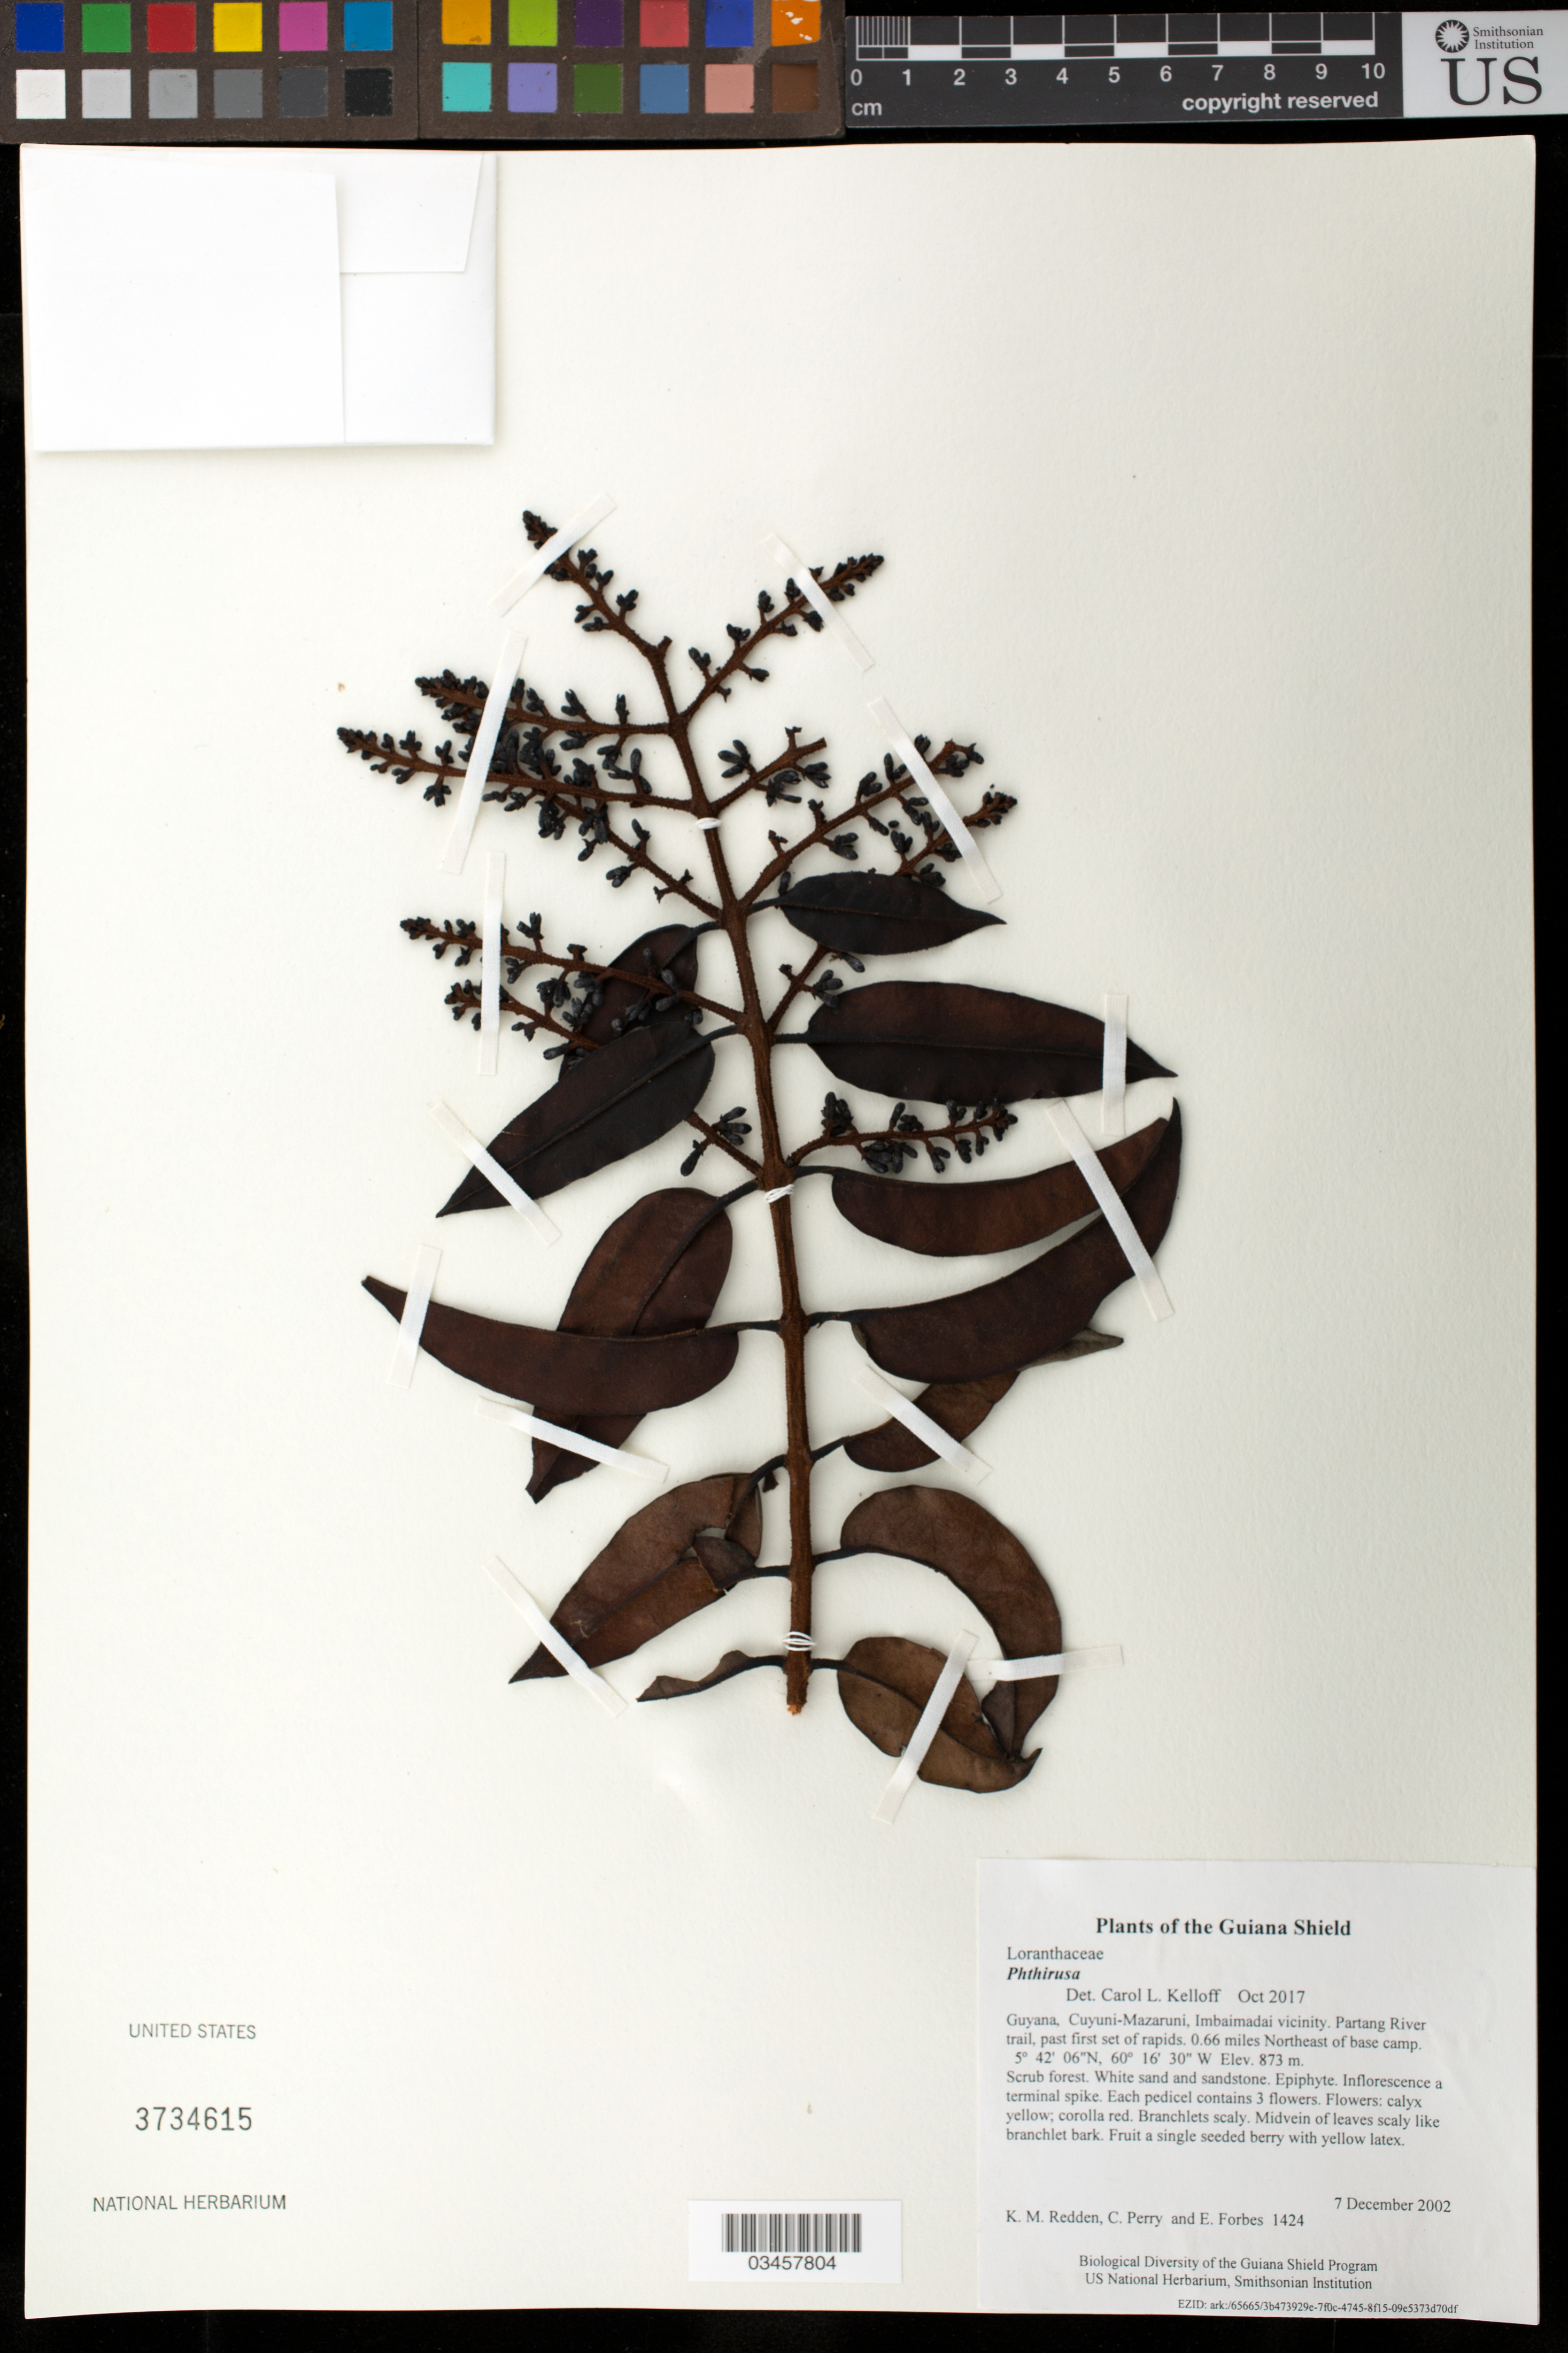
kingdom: Plantae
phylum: Tracheophyta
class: Magnoliopsida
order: Santalales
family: Loranthaceae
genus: Phthirusa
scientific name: Phthirusa sp.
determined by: Kelloff, Carol L.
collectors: K. M. Redden, C. Perry & E. Forbes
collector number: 1424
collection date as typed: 7 December 2002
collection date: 2002-12-07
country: Guyana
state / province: Cuyuni-Mazaruni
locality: Imbaimadai vicinity. Partang River trail, past first set of rapids. 0.66 miles Northeast of base camp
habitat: Scrub forest. White sand and sandstone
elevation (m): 873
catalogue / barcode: US 3734615